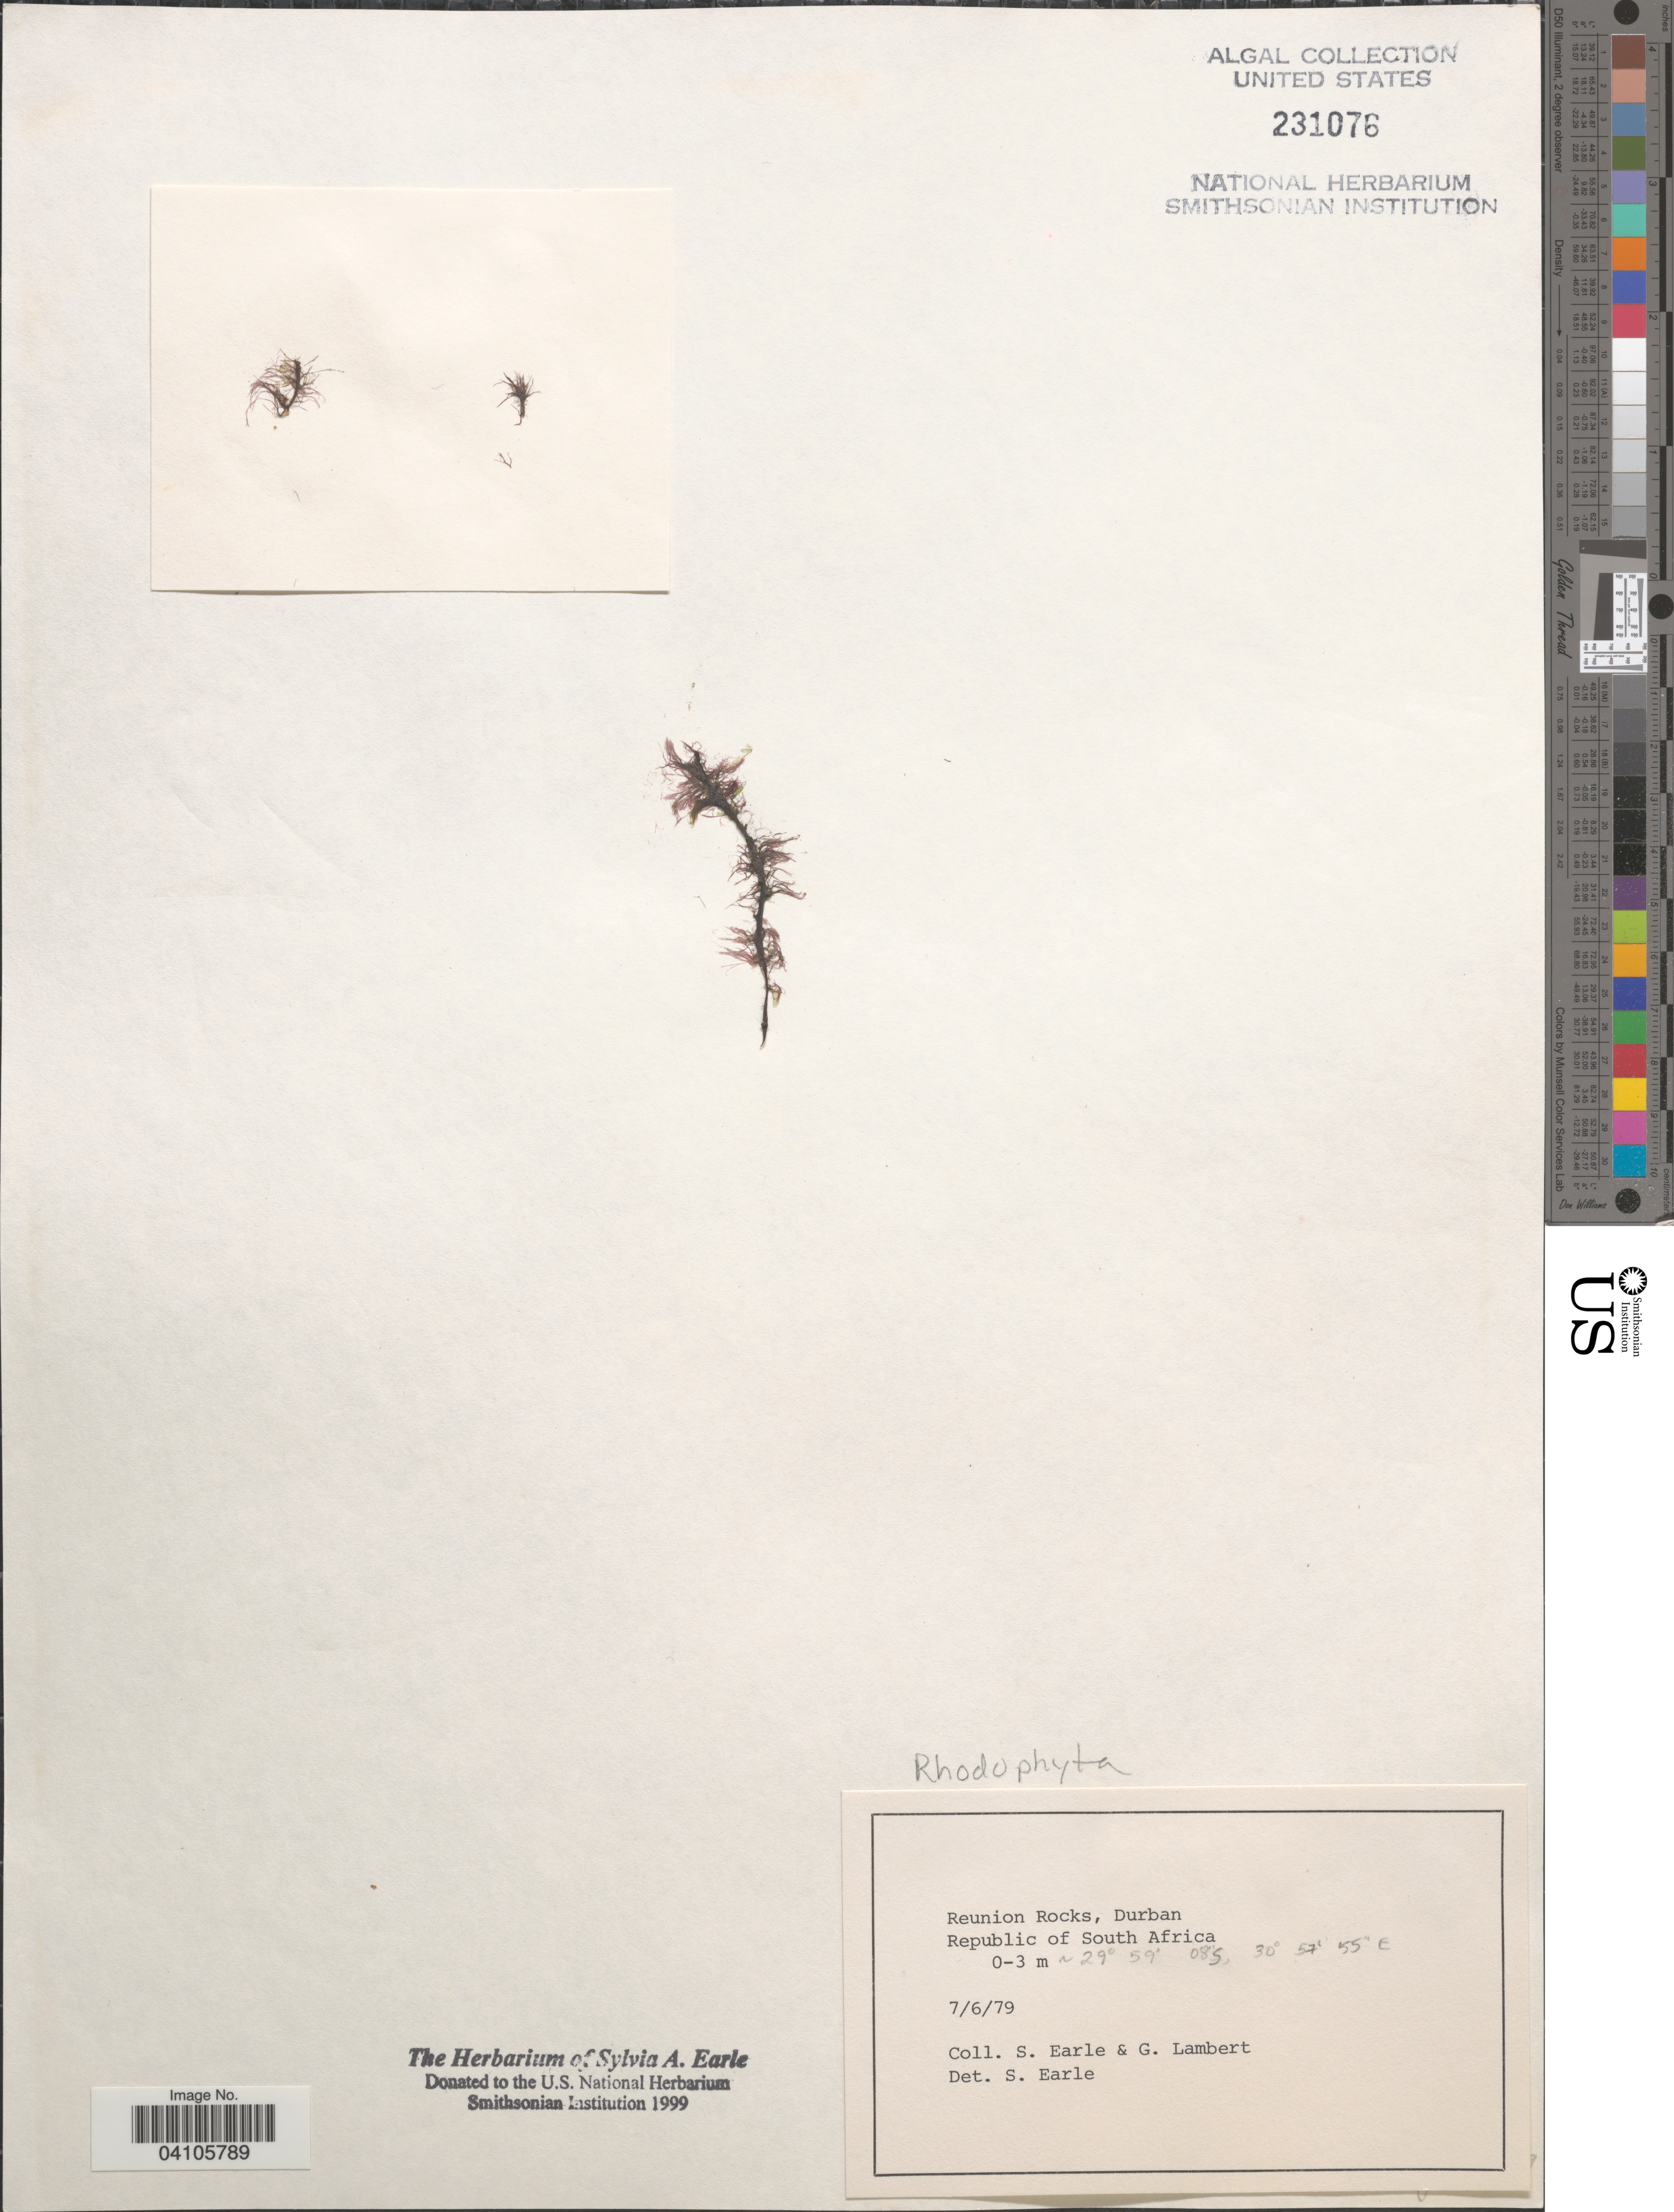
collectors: S. A. Earle & G. Lambert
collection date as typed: Transcribed d/m/y: 7/6/79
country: South Africa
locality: Reunion Rocks, Durban. Republic of South Africa.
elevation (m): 0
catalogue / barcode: US 231076